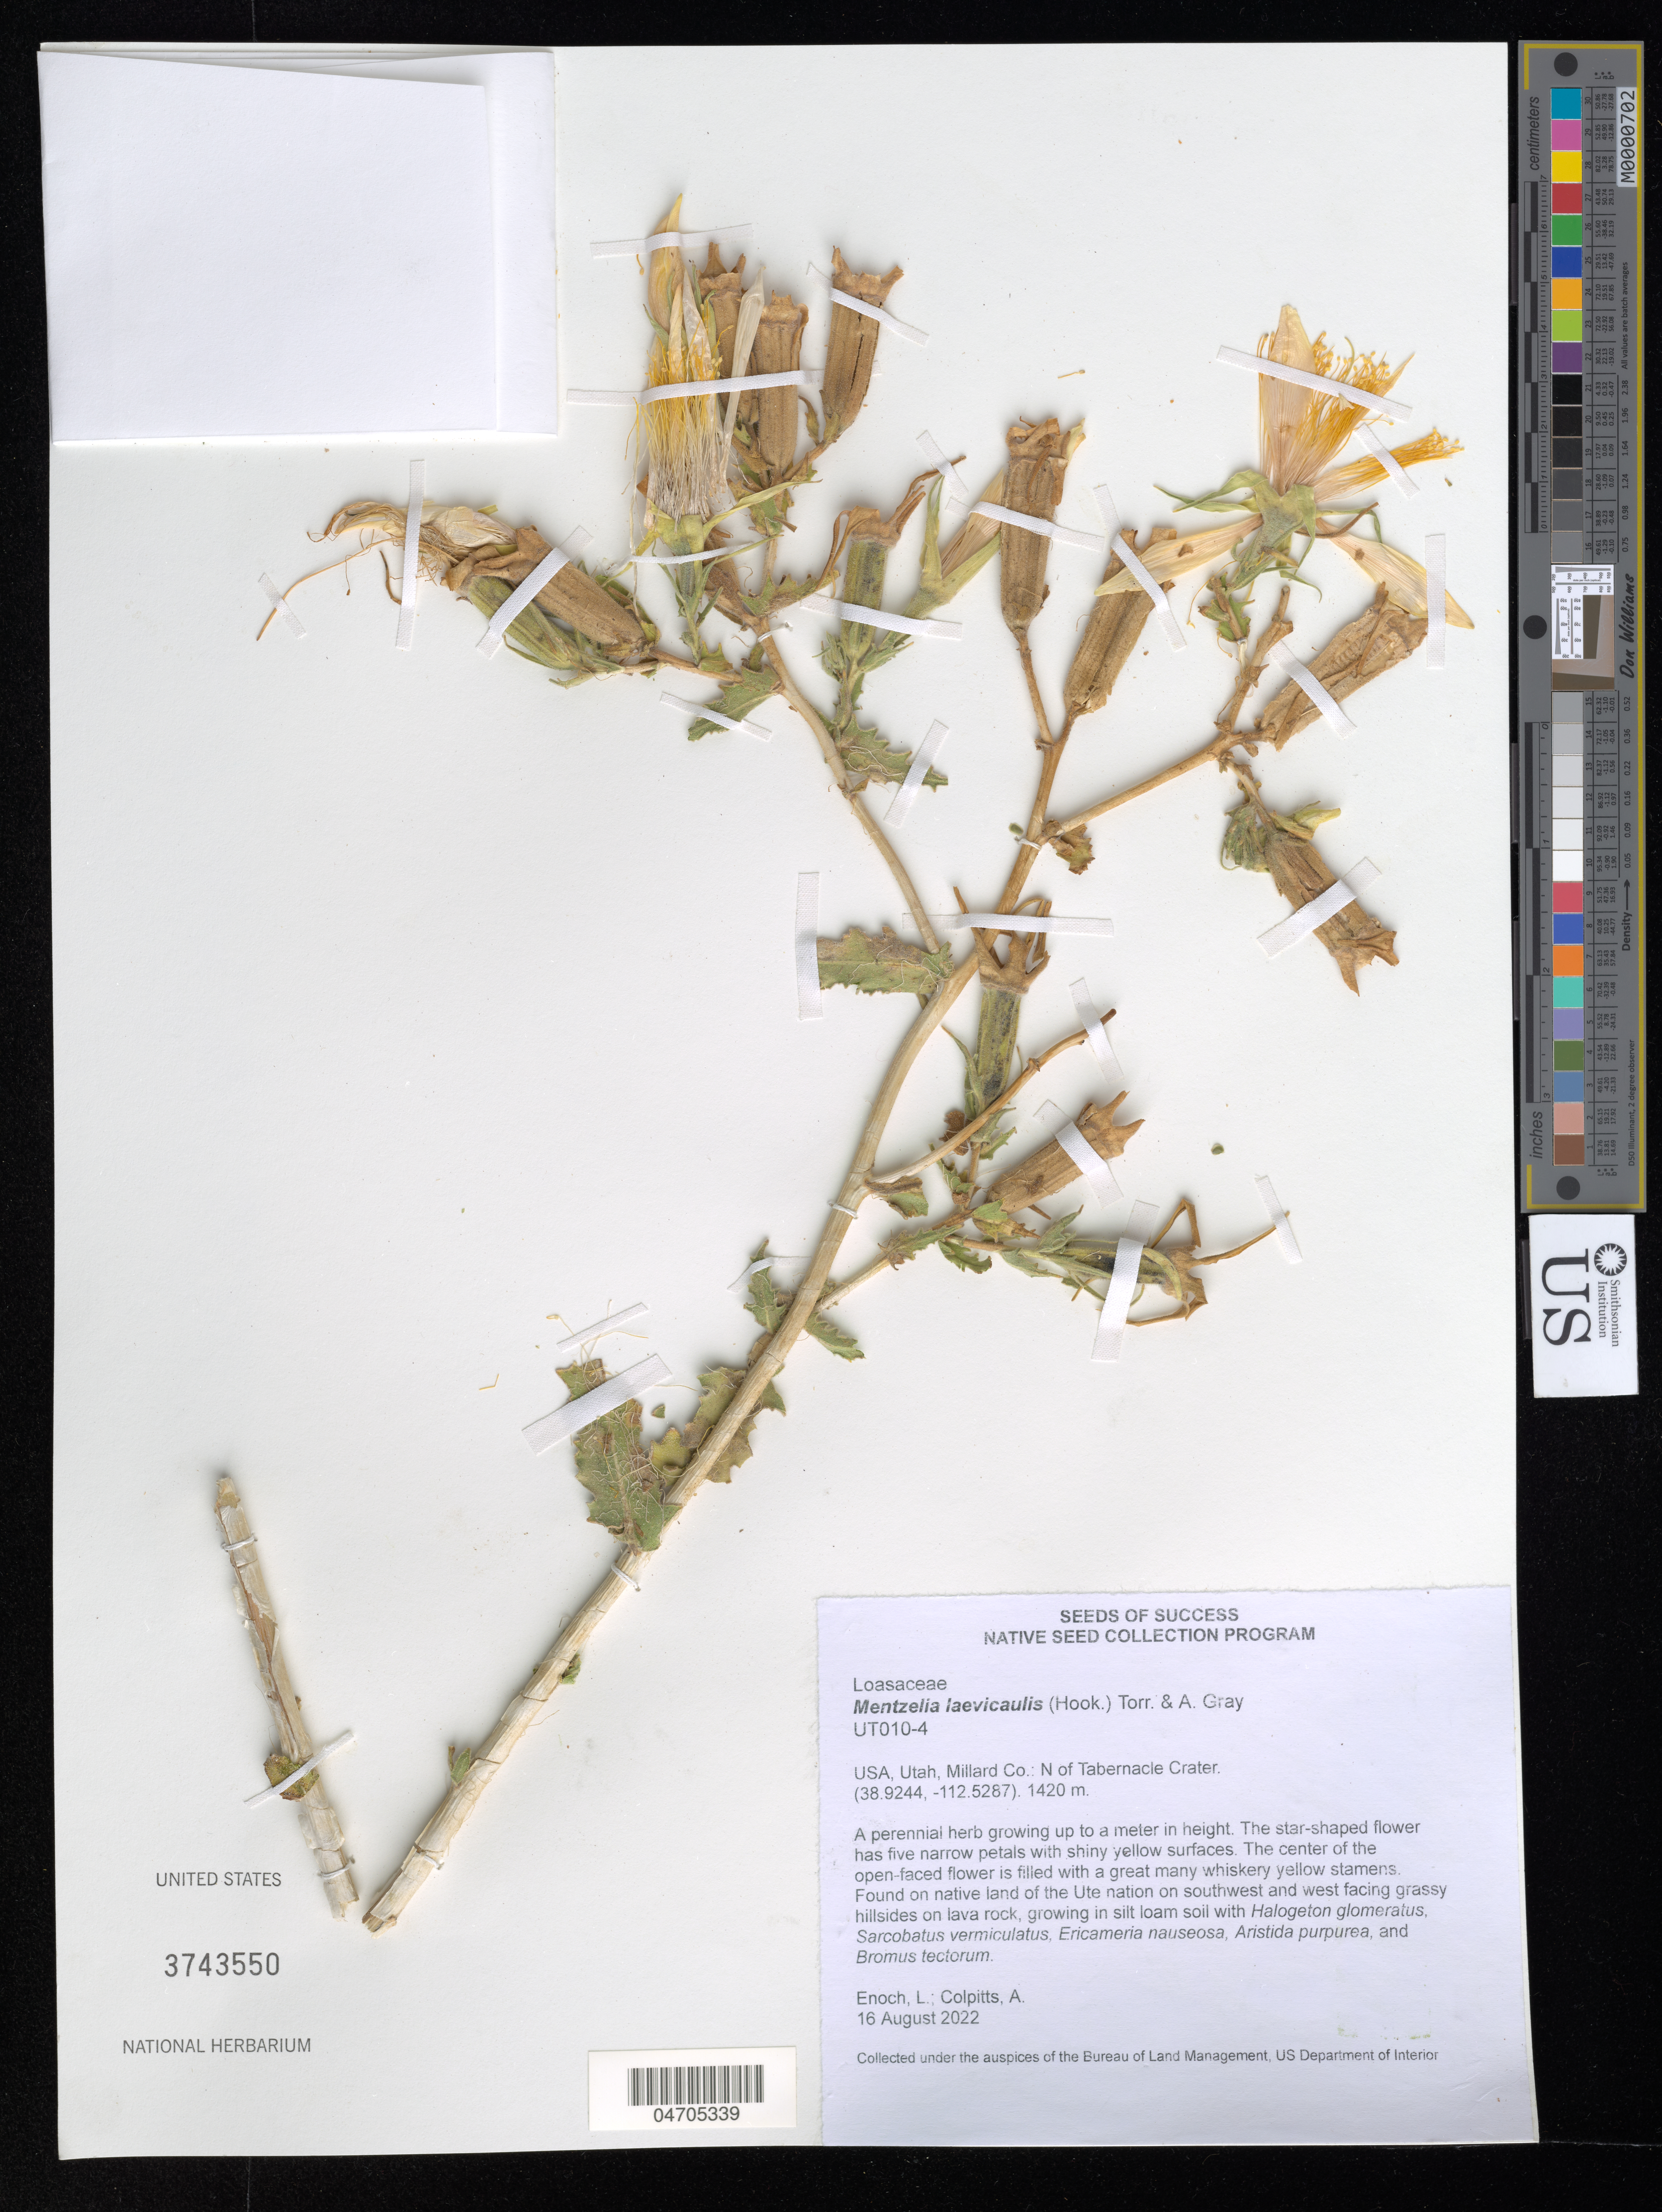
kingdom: Plantae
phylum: Tracheophyta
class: Magnoliopsida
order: Cornales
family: Loasaceae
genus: Mentzelia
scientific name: Mentzelia laevicaulis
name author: (Douglas ex Hook.) Torr. & A. Gray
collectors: L. Enoch & A. Colpitts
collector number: UT010-4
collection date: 2022-08-16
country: United States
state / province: Utah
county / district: Millard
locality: Millard Co.: N of Tabernacle Crater.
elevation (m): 1420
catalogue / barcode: US 3743550